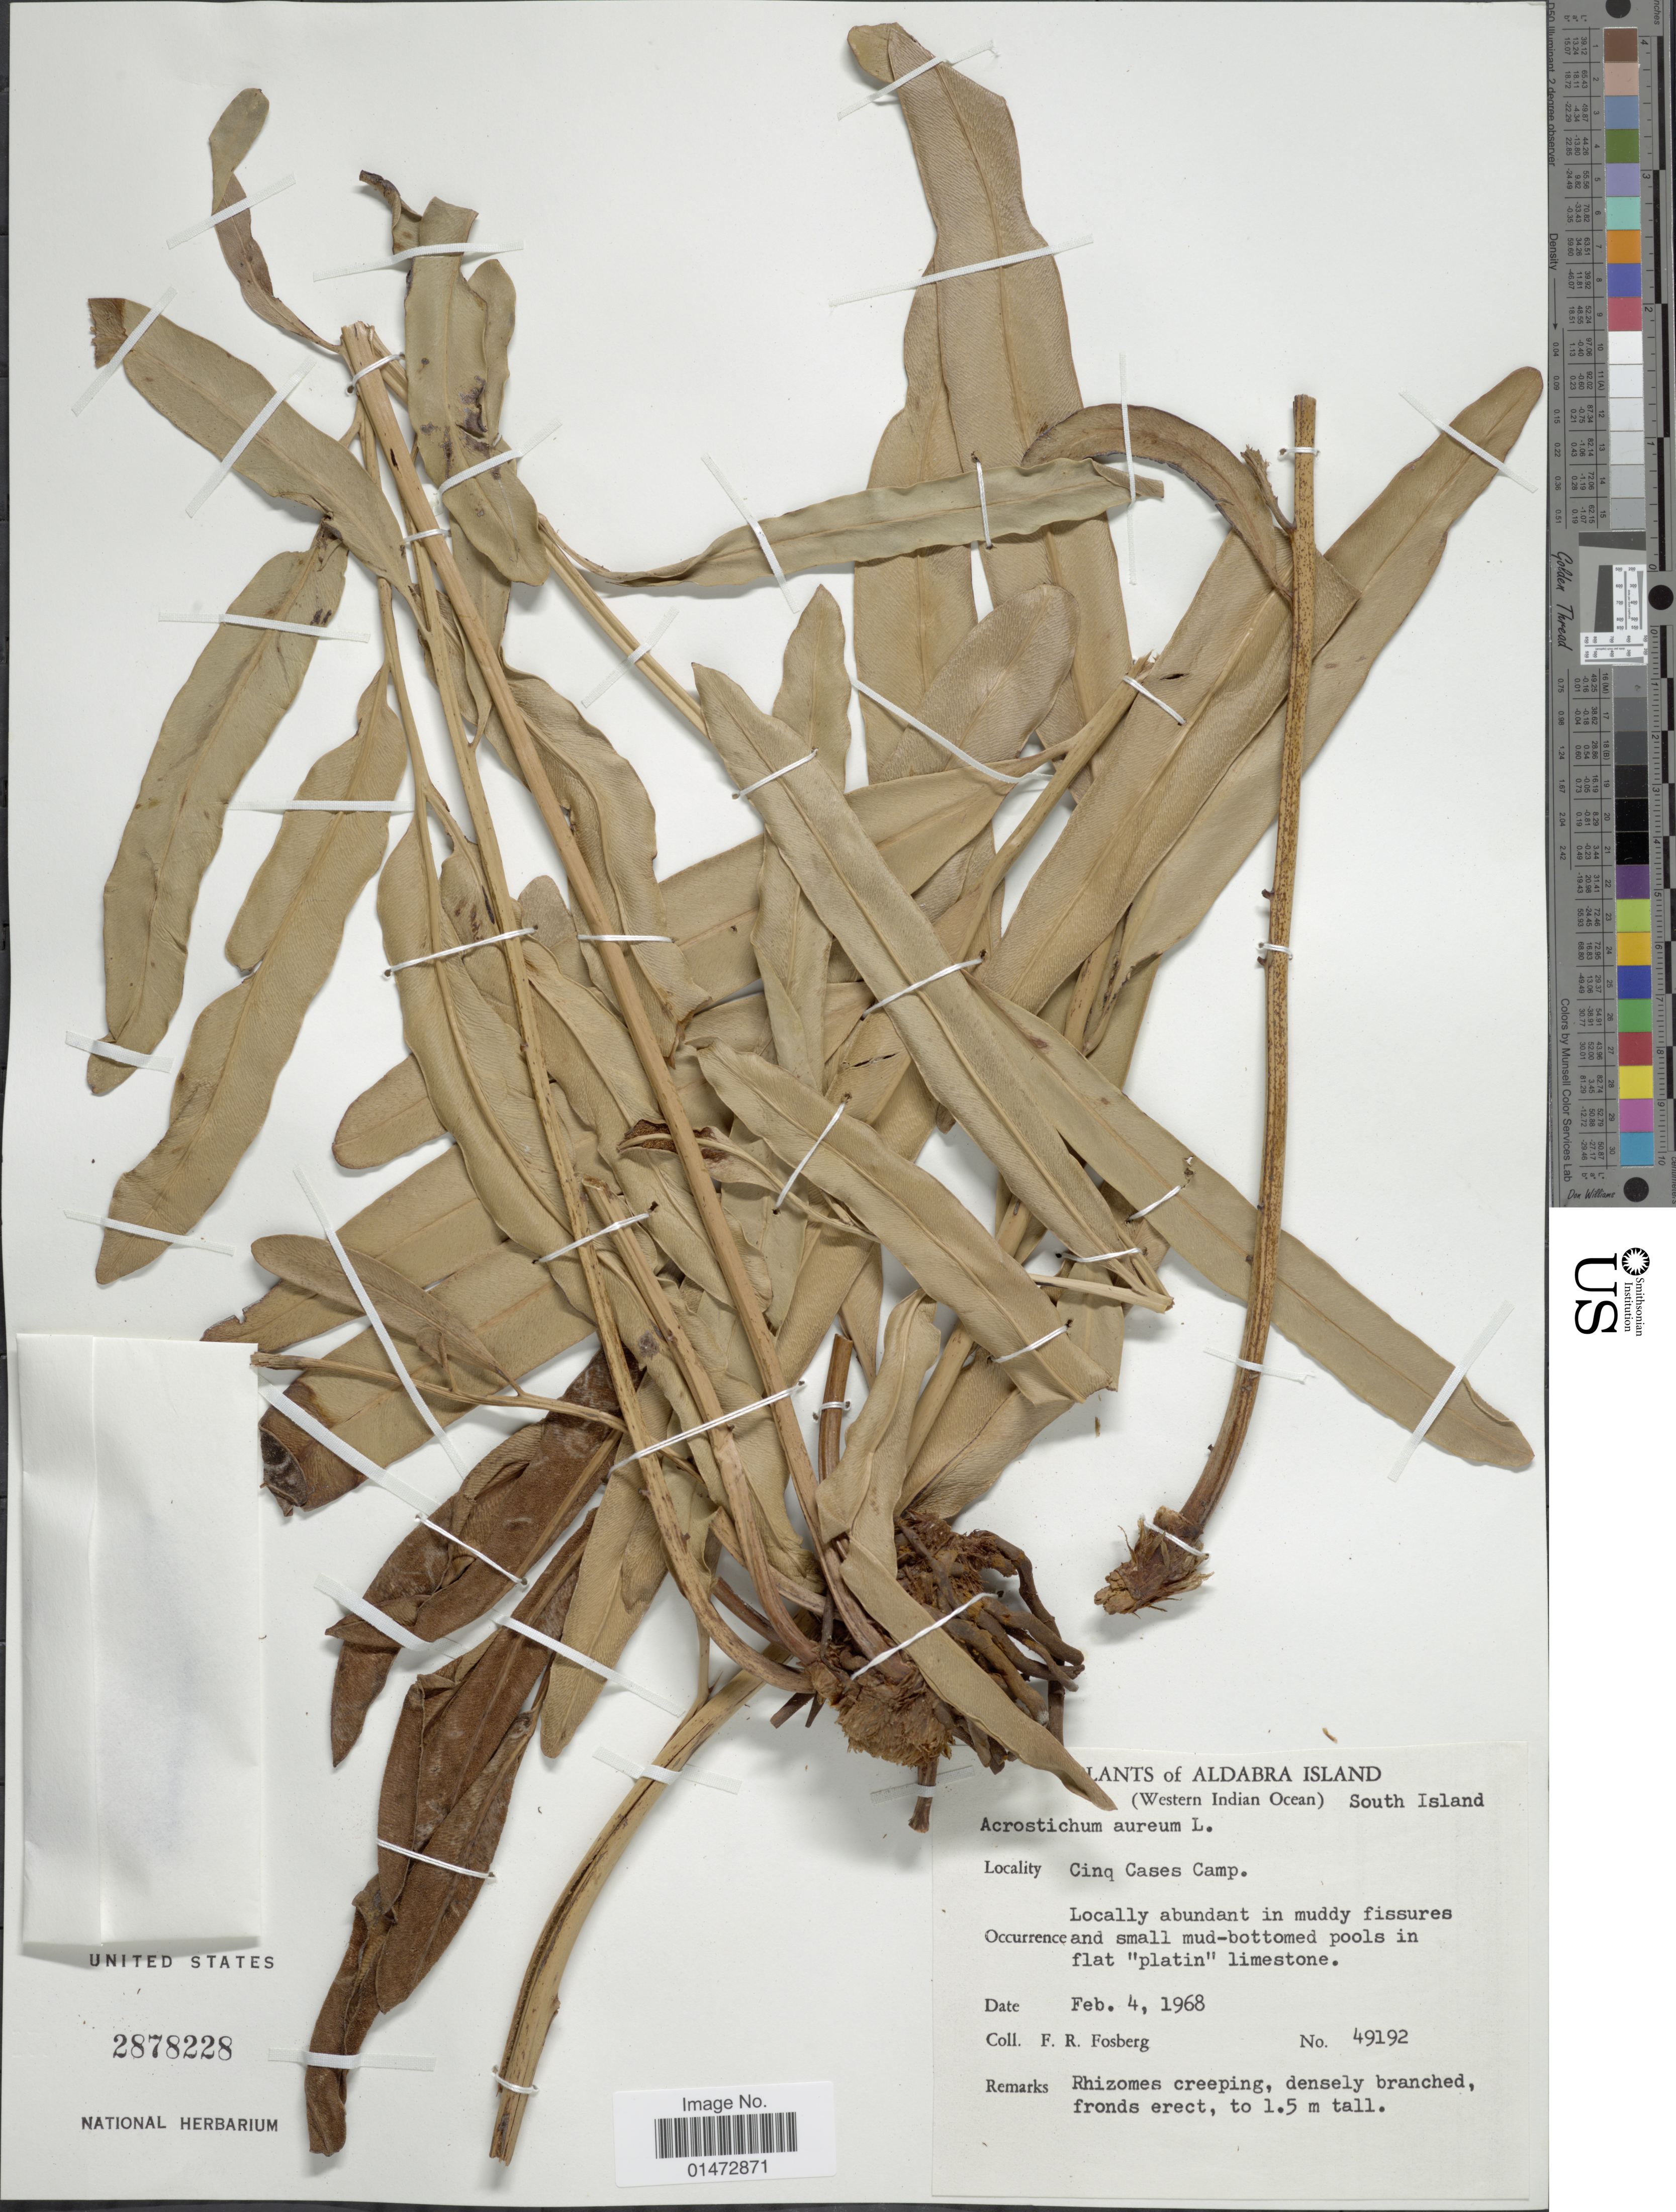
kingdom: Plantae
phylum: Tracheophyta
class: Polypodiopsida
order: Polypodiales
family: Pteridaceae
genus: Acrostichum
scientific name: Acrostichum aureum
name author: L.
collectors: F. R. Fosberg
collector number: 49192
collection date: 1968-02-04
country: Seychelles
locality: Aldabra Island (Western Indian Ocean) South Island. Cinq Cases Camp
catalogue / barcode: US 2878228